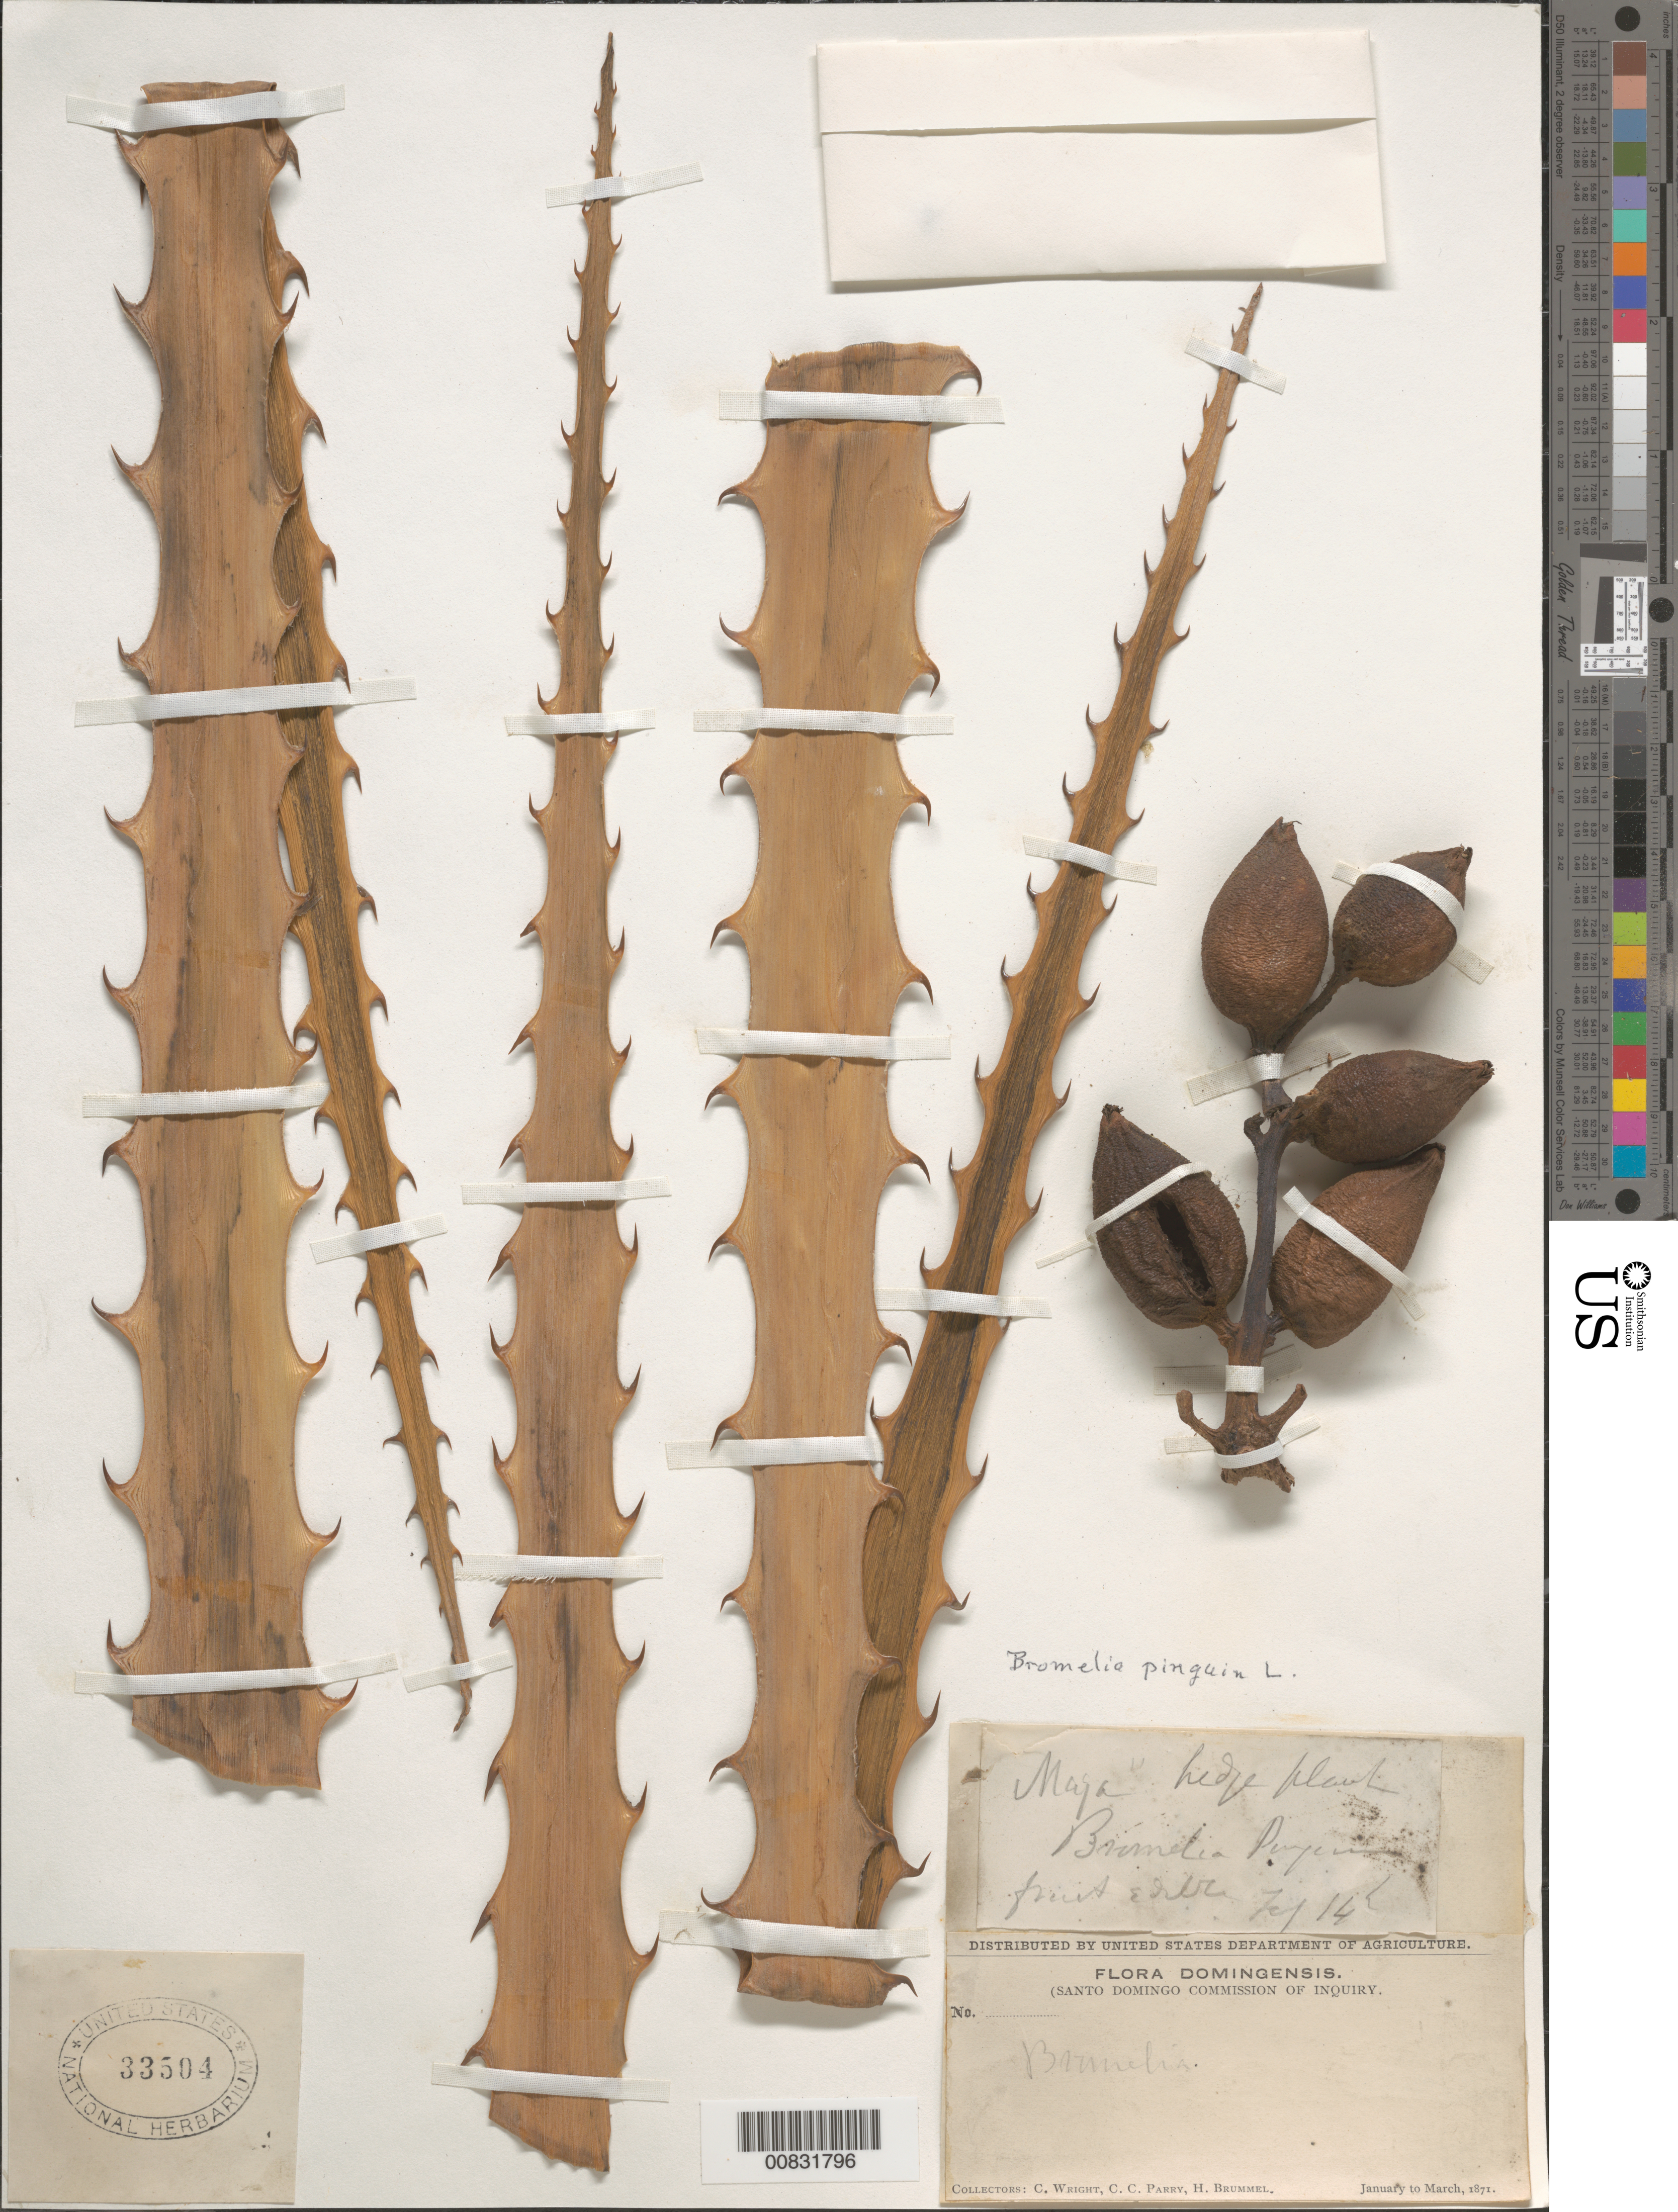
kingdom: Plantae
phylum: Tracheophyta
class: Liliopsida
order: Poales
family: Bromeliaceae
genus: Bromelia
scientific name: Bromelia pinguin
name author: L.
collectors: C. Wright, C. C. Parry & H. Brummel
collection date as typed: Jan 1871 to -- Mar 1871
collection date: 1871-01/1871-03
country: Dominican Republic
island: Hispaniola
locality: Dominican Republic.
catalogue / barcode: US 33504